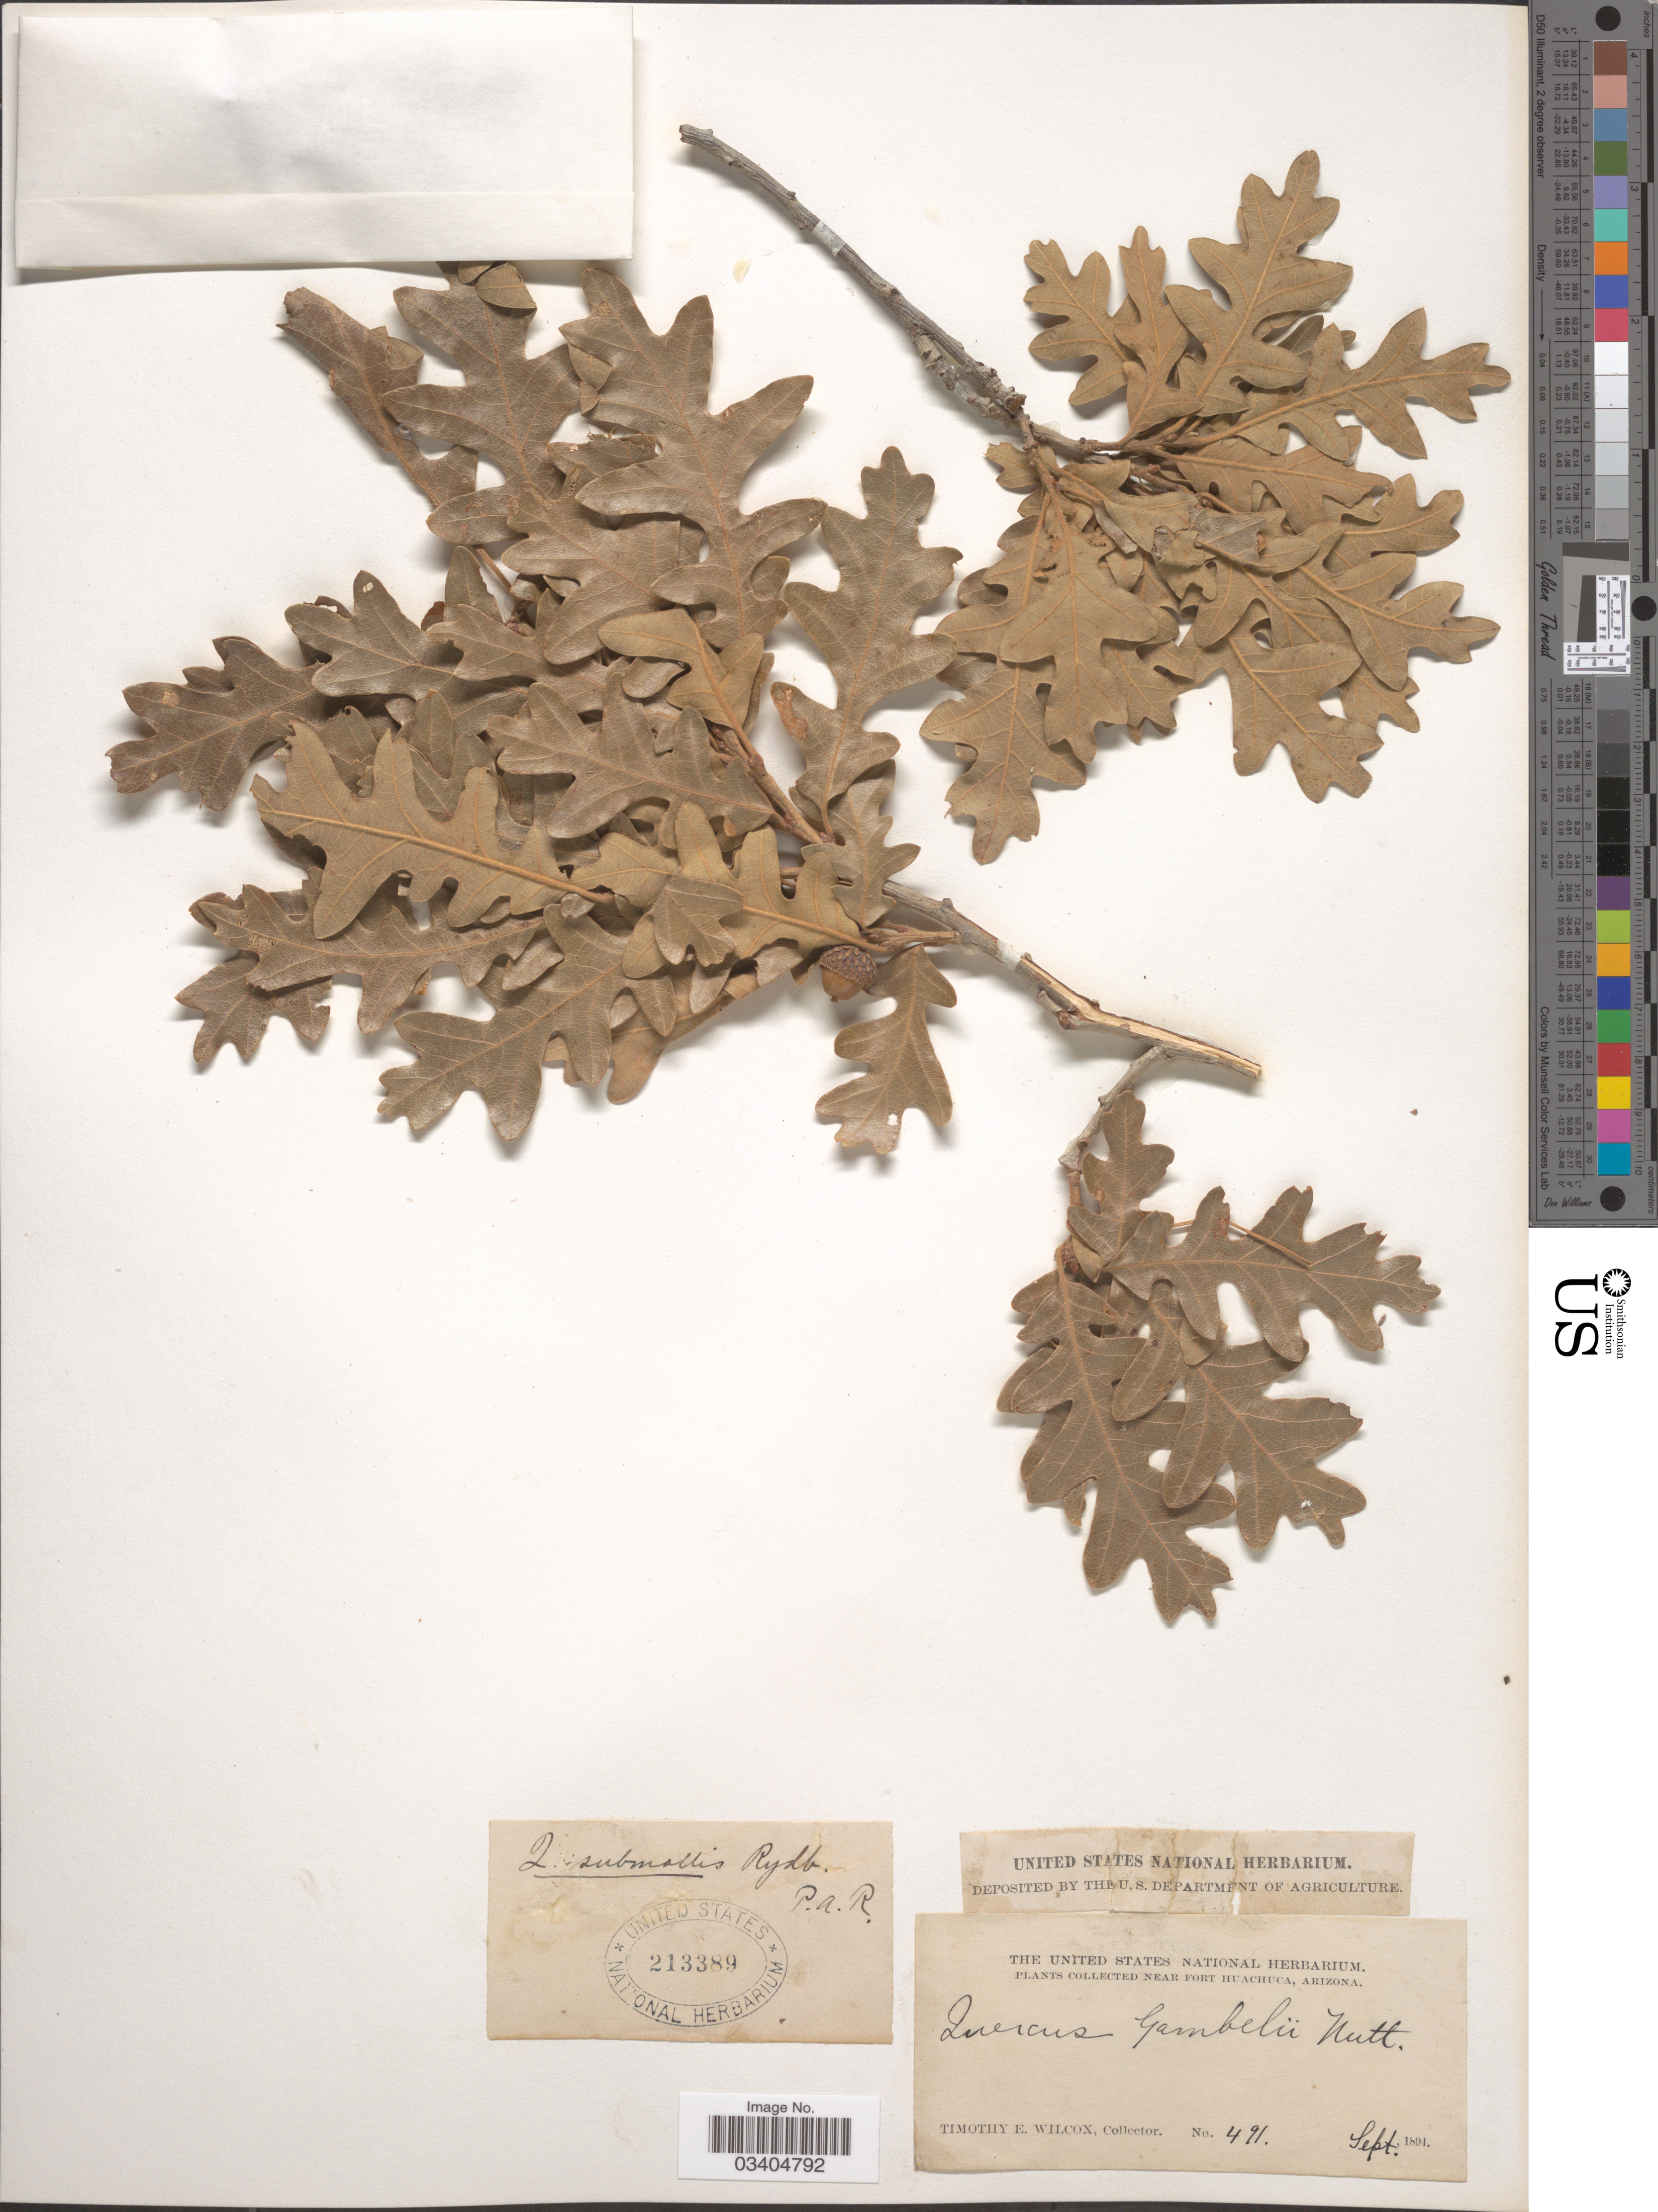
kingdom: Plantae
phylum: Tracheophyta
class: Magnoliopsida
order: Fagales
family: Fagaceae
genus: Quercus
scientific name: Quercus gambelii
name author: Nutt.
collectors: T. E. Wilcox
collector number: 491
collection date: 1894-09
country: United States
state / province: Arizona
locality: Near Fort Huachuca.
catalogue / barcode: US 213389